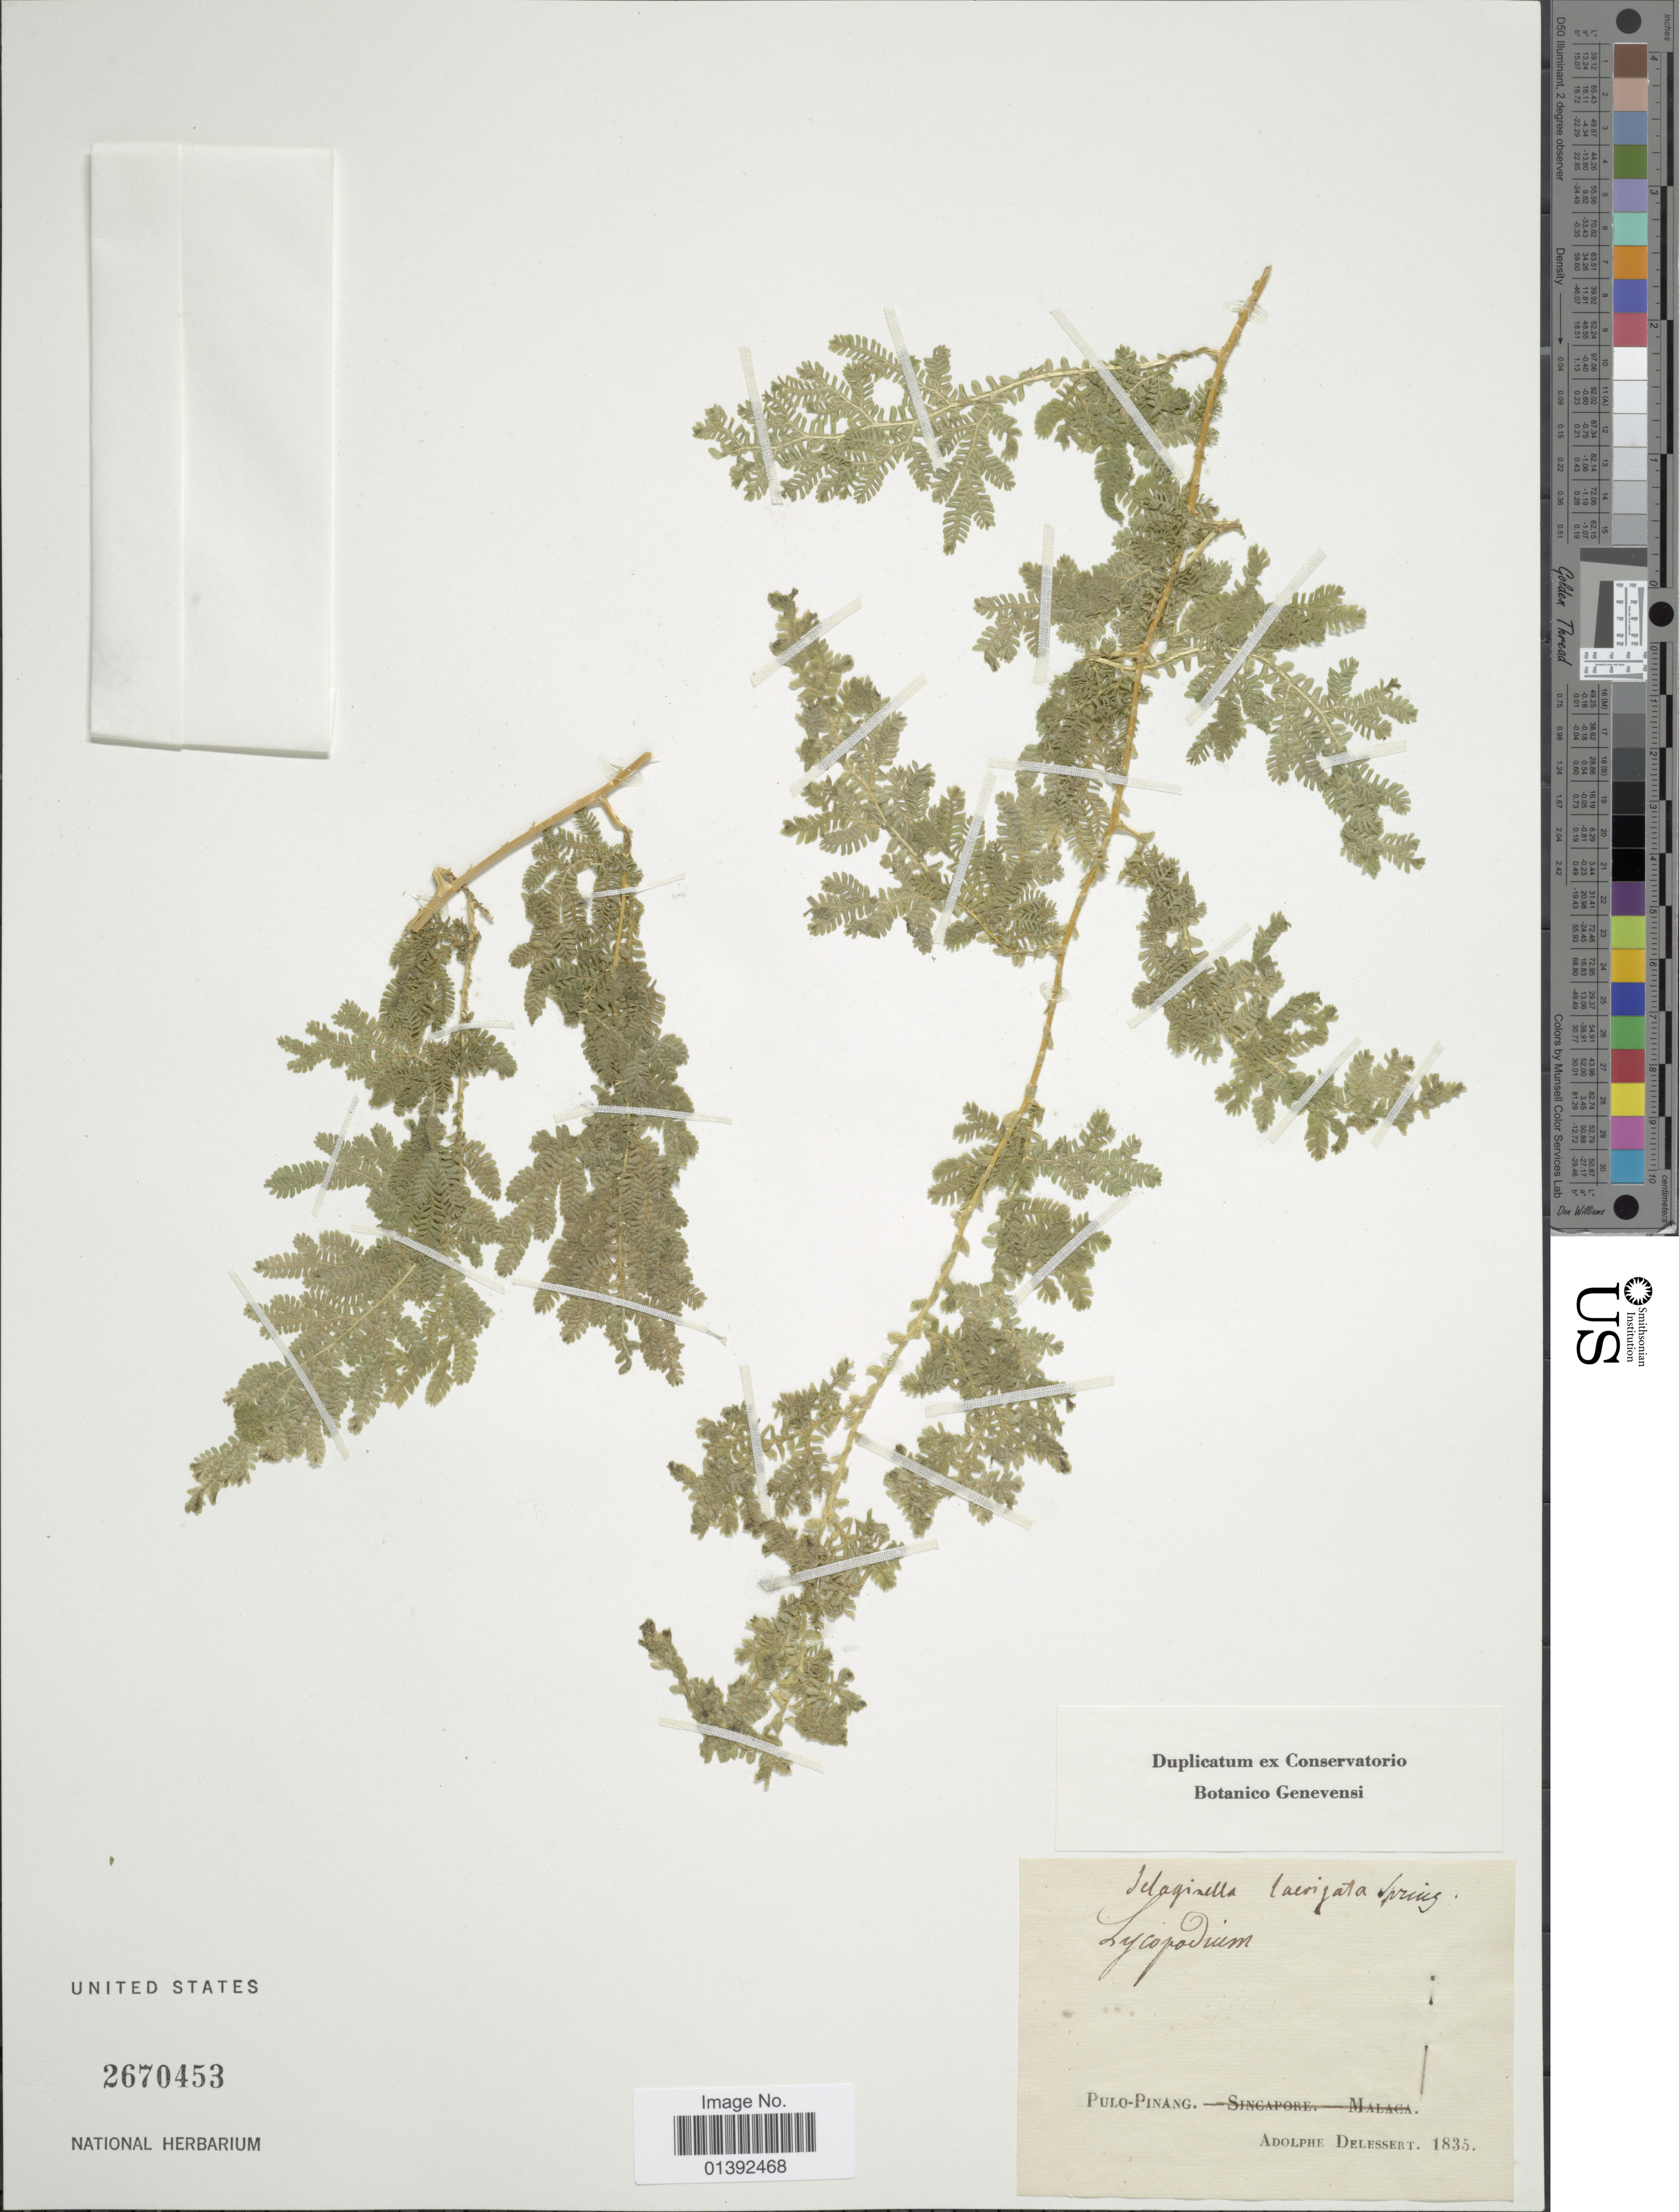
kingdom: Plantae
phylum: Tracheophyta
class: Lycopodiopsida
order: Selaginellales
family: Selaginellaceae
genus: Selaginella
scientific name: Selaginella sp.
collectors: -. Delessert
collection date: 1835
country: Sri Lanka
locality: Pulo-Pinang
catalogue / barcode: US 2670453